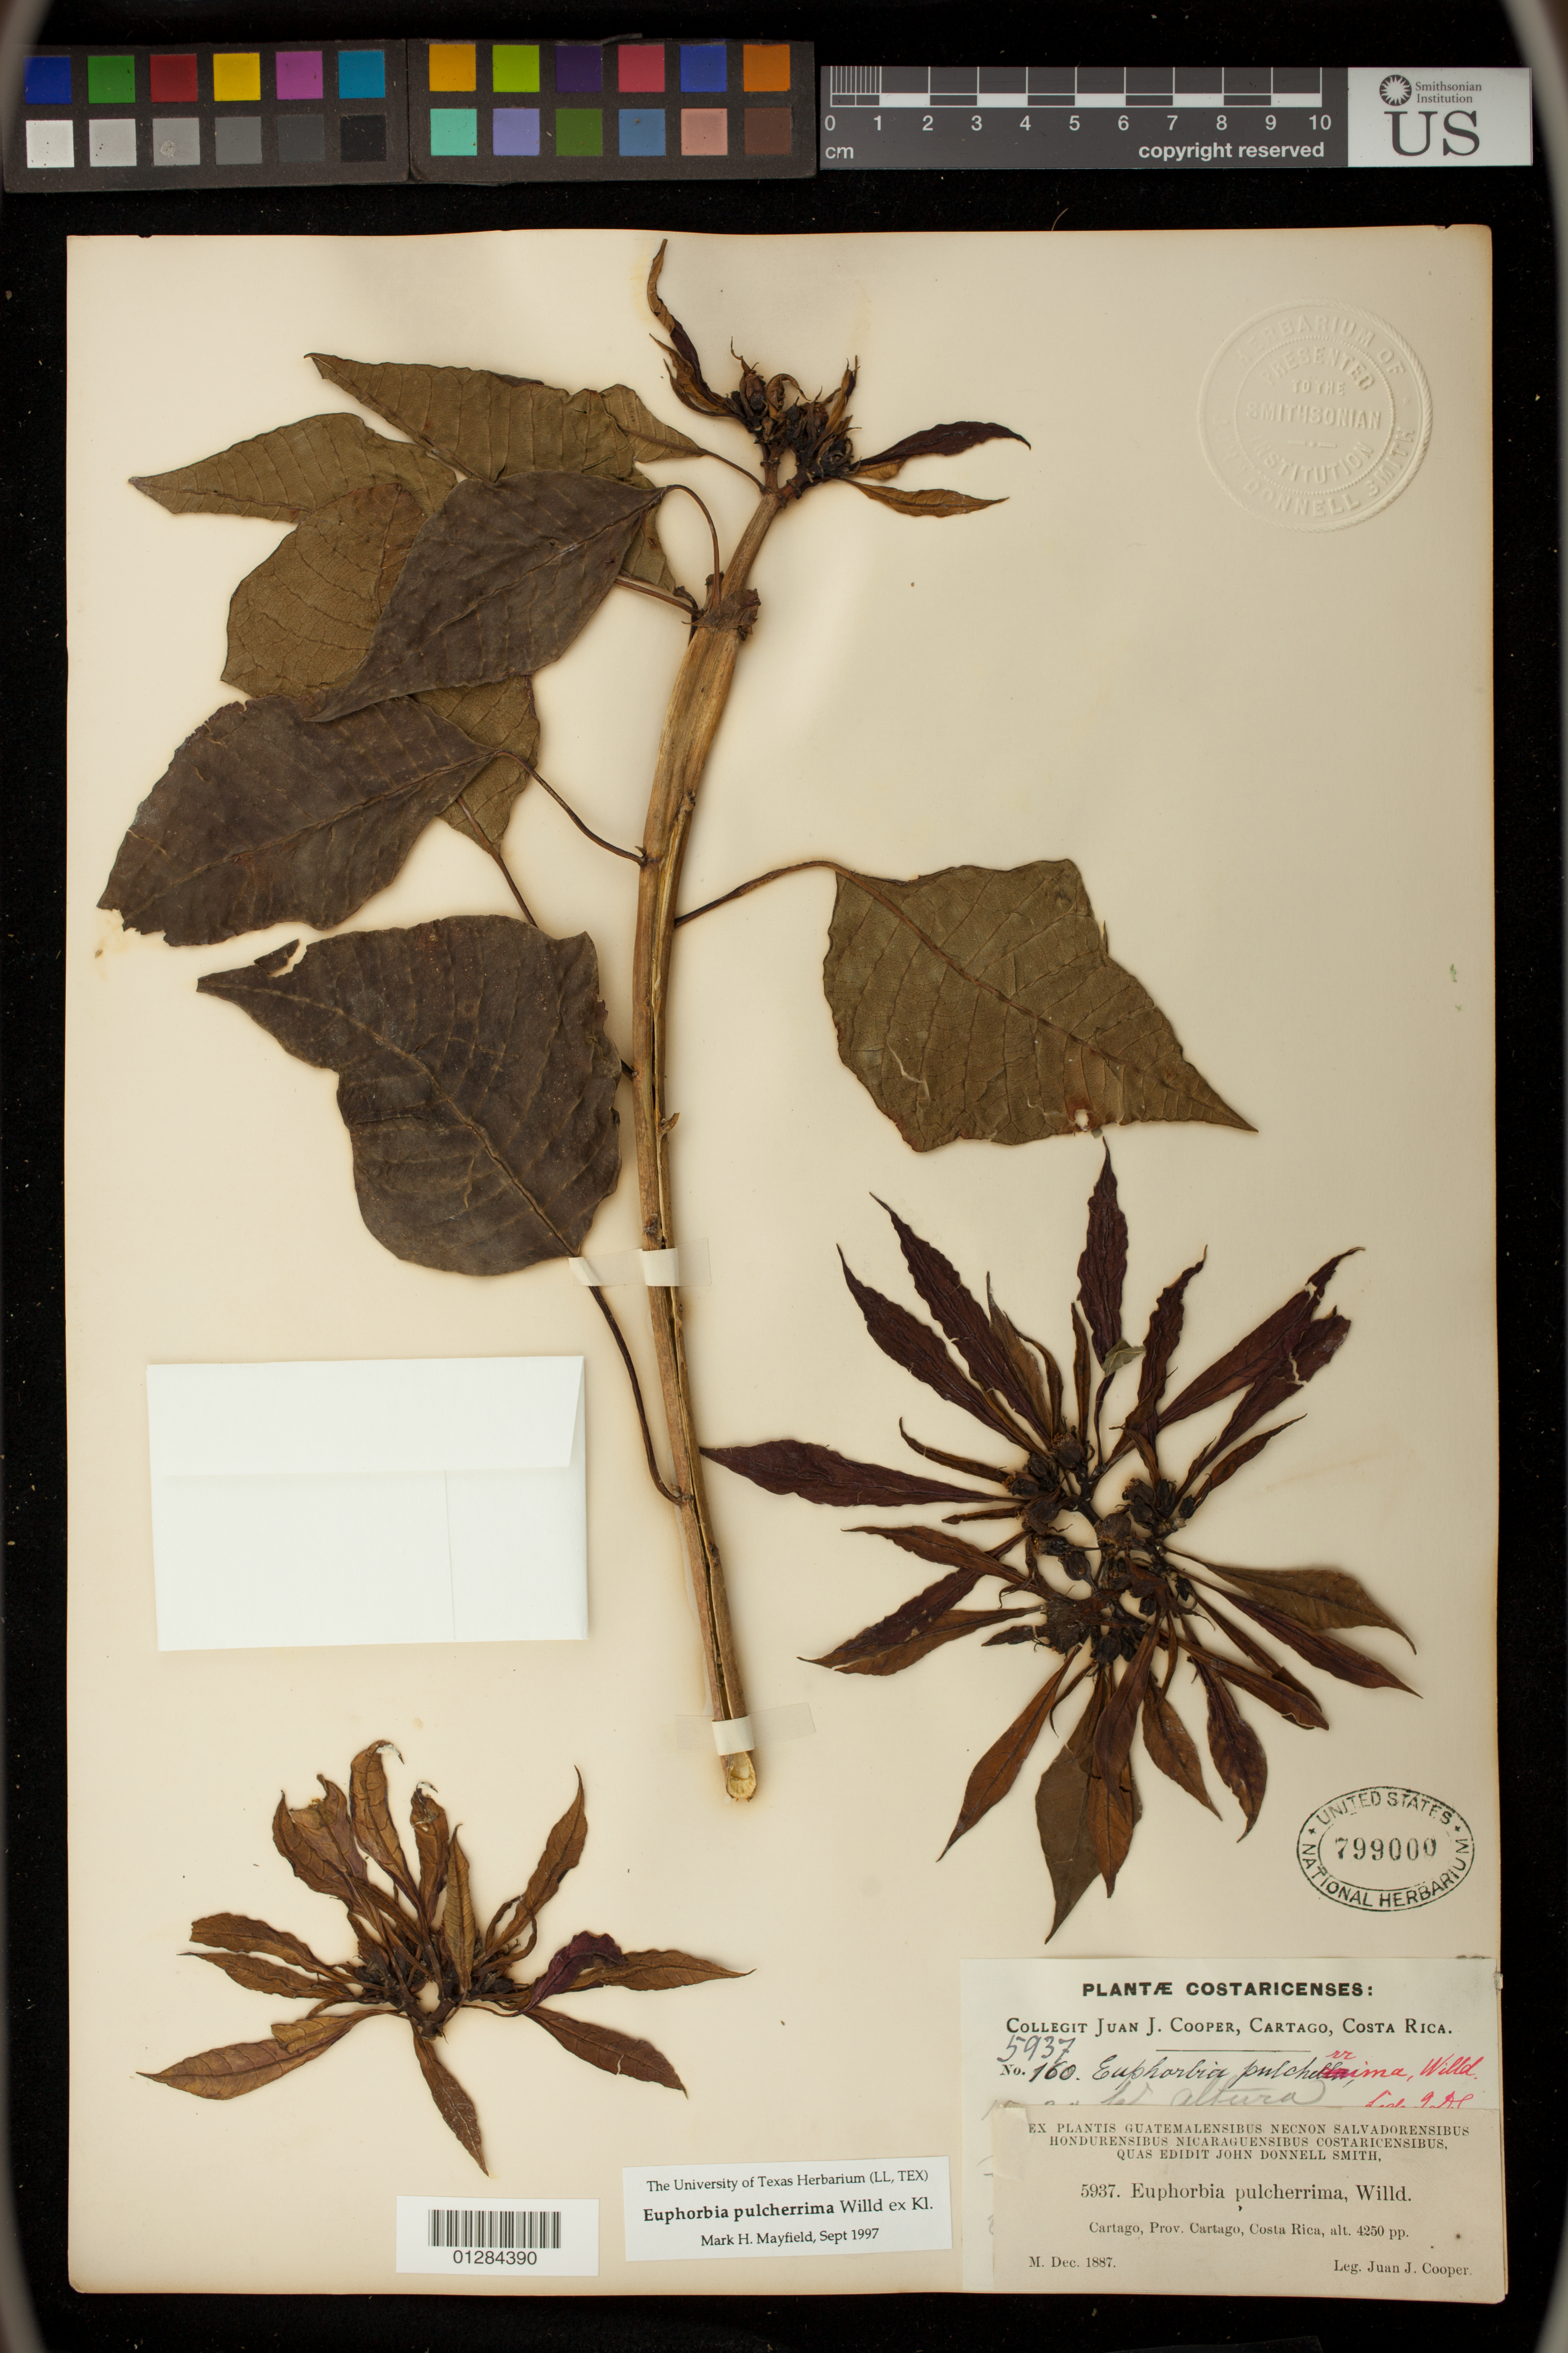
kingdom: Plantae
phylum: Tracheophyta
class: Magnoliopsida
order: Malpighiales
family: Euphorbiaceae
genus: Euphorbia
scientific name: Euphorbia pulcherrima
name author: Willd. ex Klotzsch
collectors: J. J. Cooper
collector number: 5937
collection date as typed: Dec 1887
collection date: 1887-12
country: Costa Rica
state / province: Cartago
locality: Cartago.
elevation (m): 1295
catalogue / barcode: US 799000